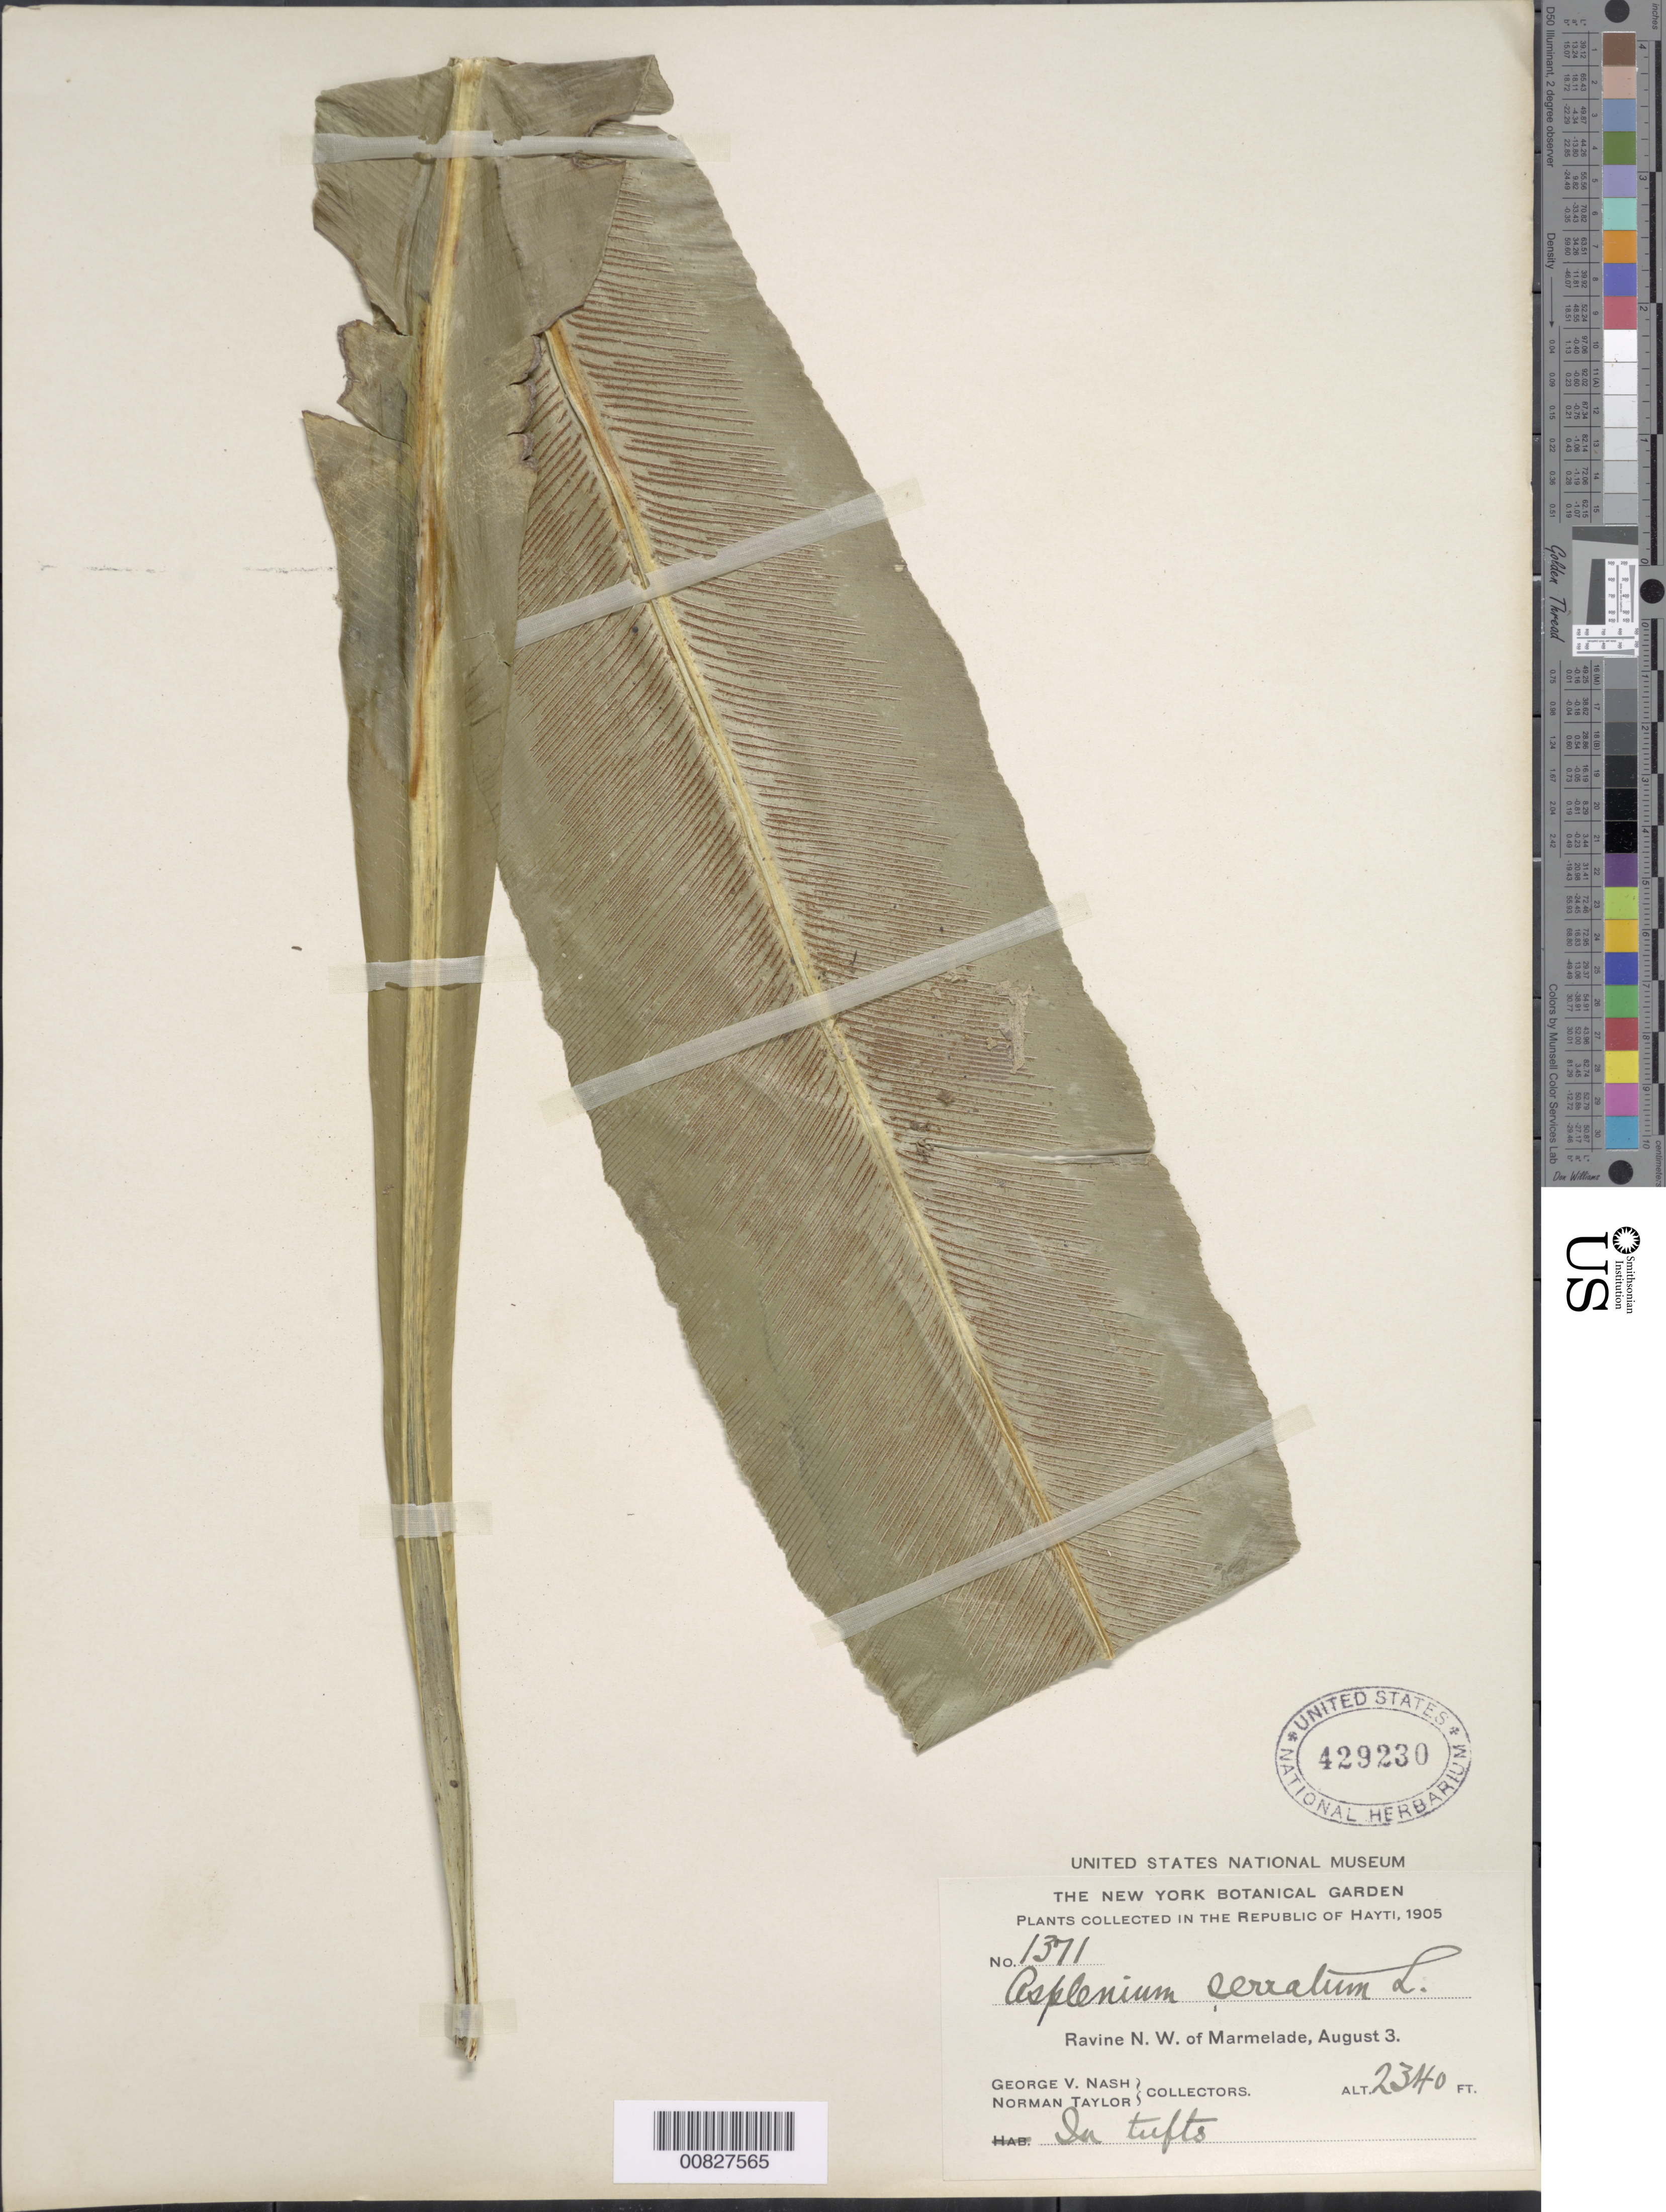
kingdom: Plantae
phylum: Tracheophyta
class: Polypodiopsida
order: Polypodiales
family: Aspleniaceae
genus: Asplenium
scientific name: Asplenium serratum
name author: L.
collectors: G. V. Nash & N. Taylor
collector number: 1371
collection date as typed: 03 Aug 1905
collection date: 1905-08-03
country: Haiti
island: Hispaniola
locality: Marmelade, NW of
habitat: Ravine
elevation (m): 713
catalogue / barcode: US 429230